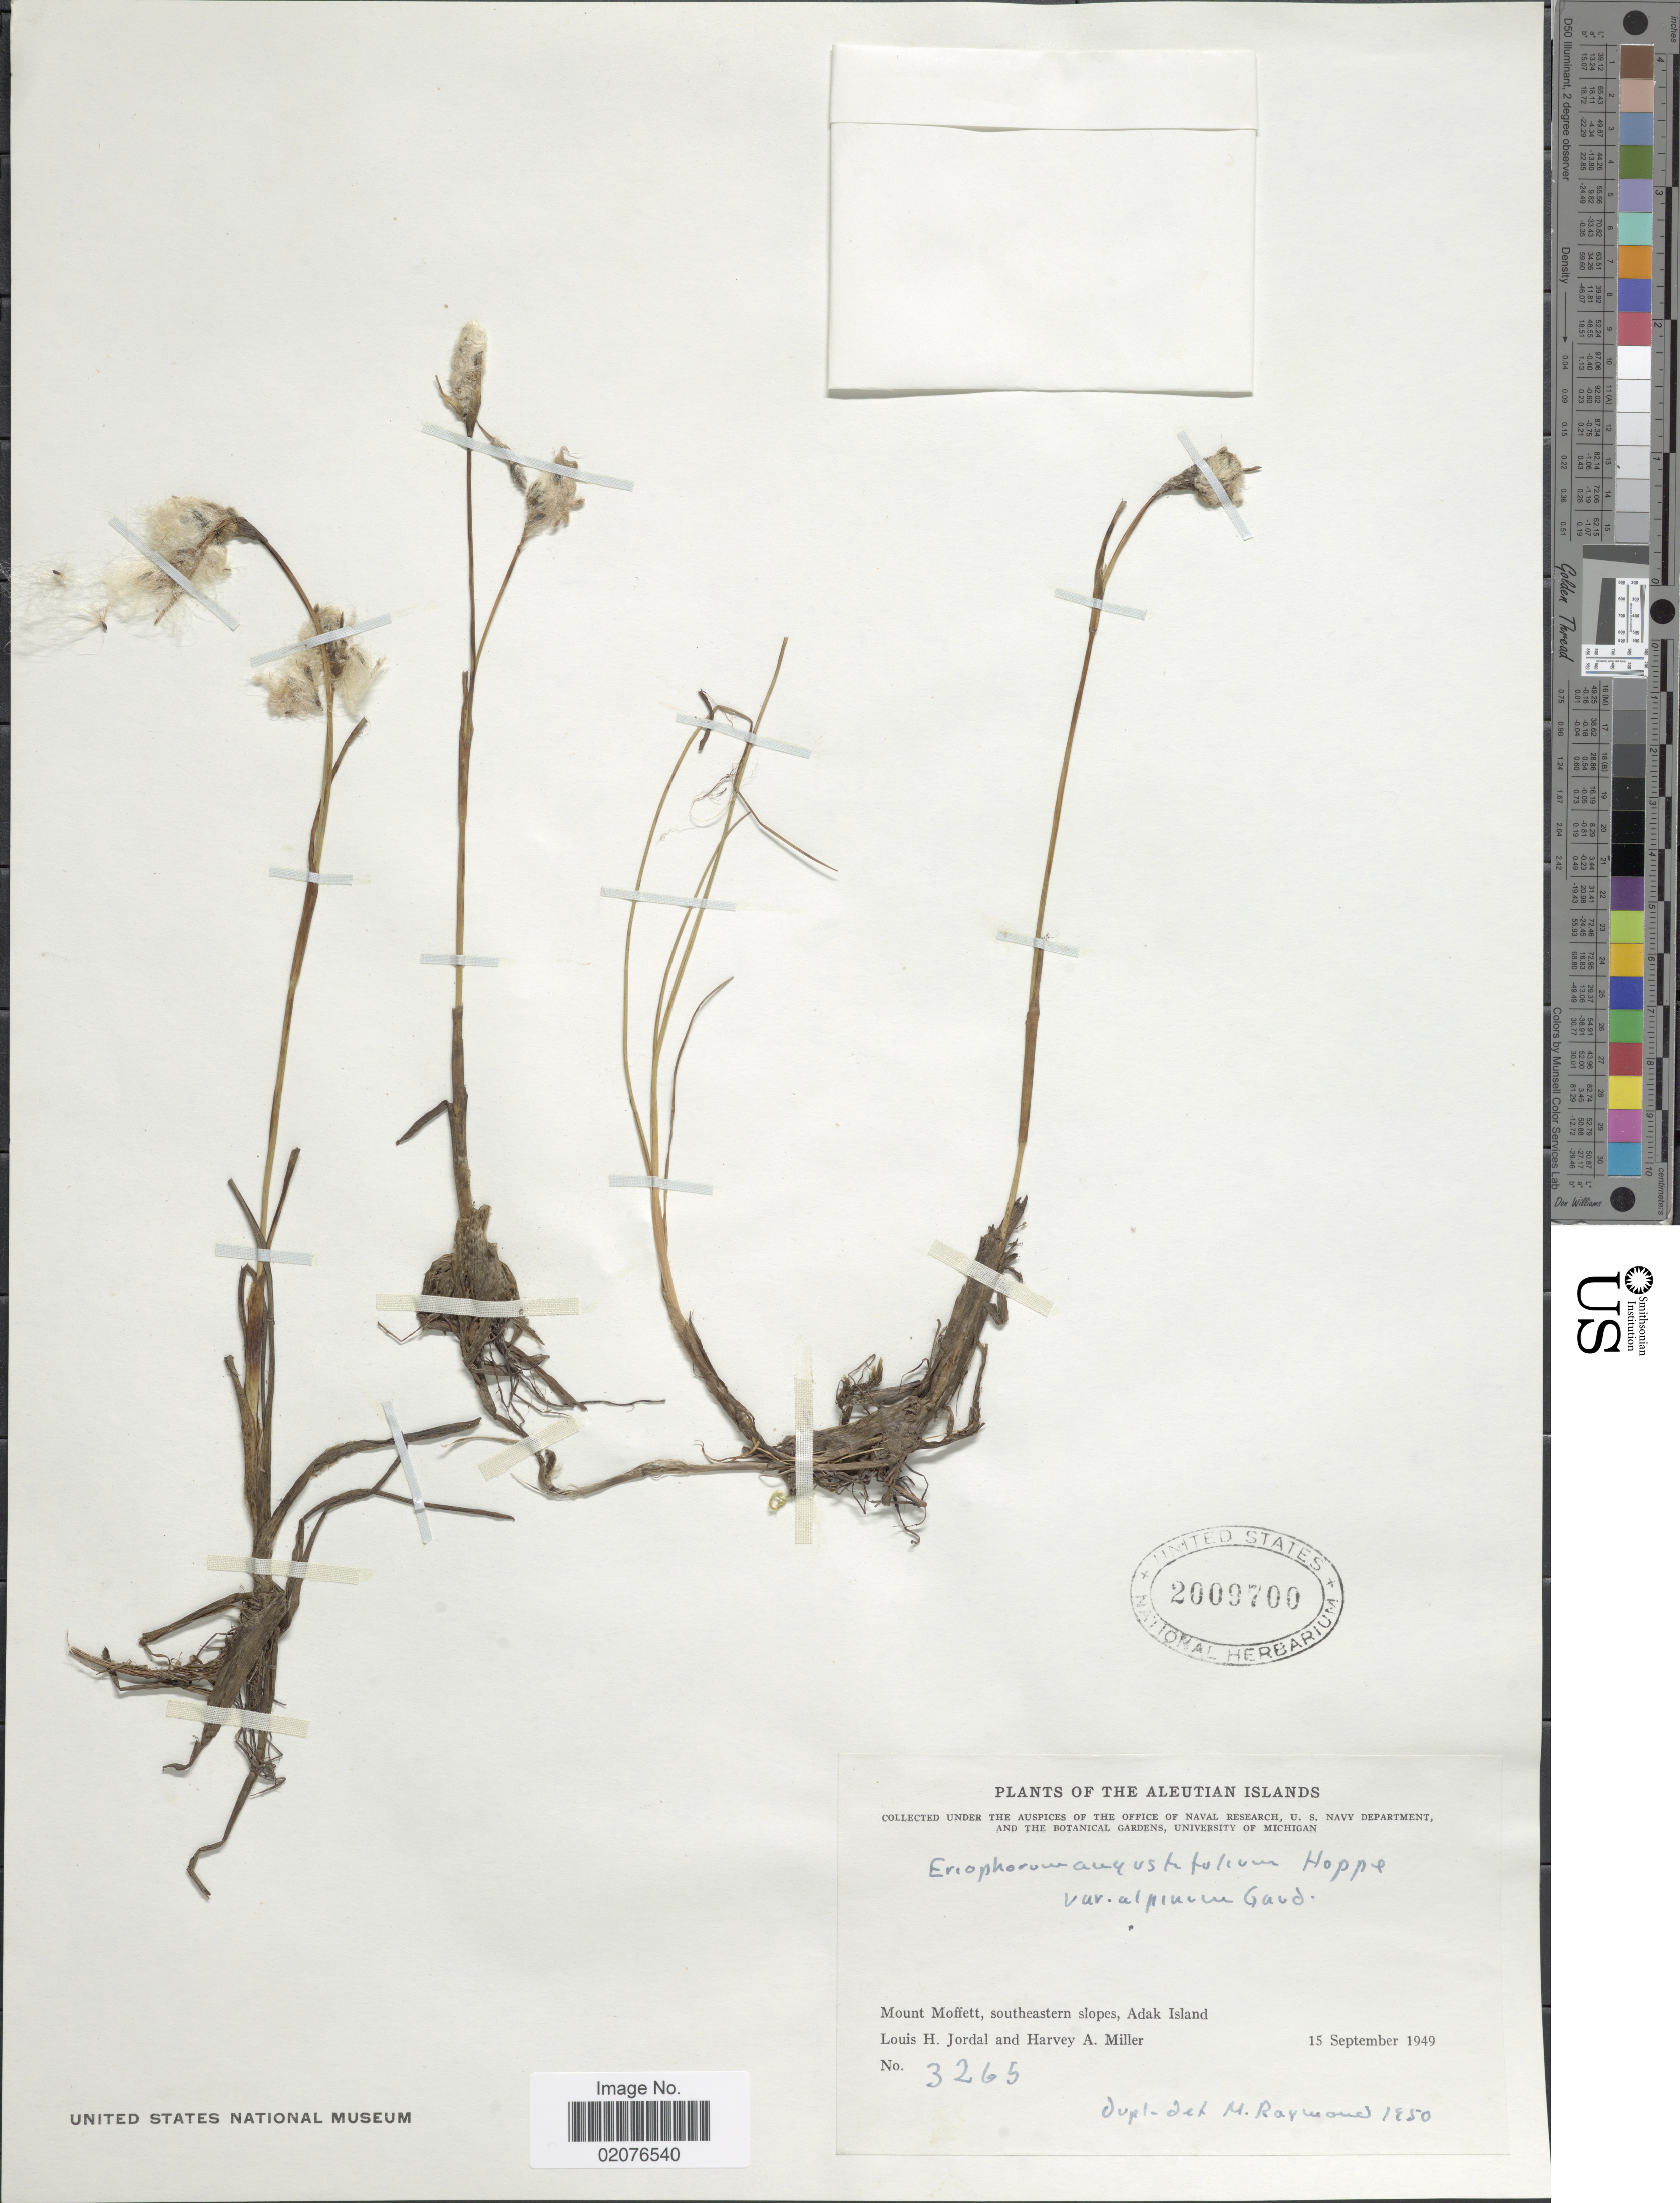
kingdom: Plantae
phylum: Tracheophyta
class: Liliopsida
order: Poales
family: Cyperaceae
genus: Eriophorum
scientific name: Eriophorum angustifolium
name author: Honck.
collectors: L. Jordal & H. A. Miller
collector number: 3265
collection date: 1949-09-15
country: United States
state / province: Alaska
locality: The Aleutian Islands, Mount Moffett, southeastern slopes, Adak Island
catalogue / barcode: US 2009700